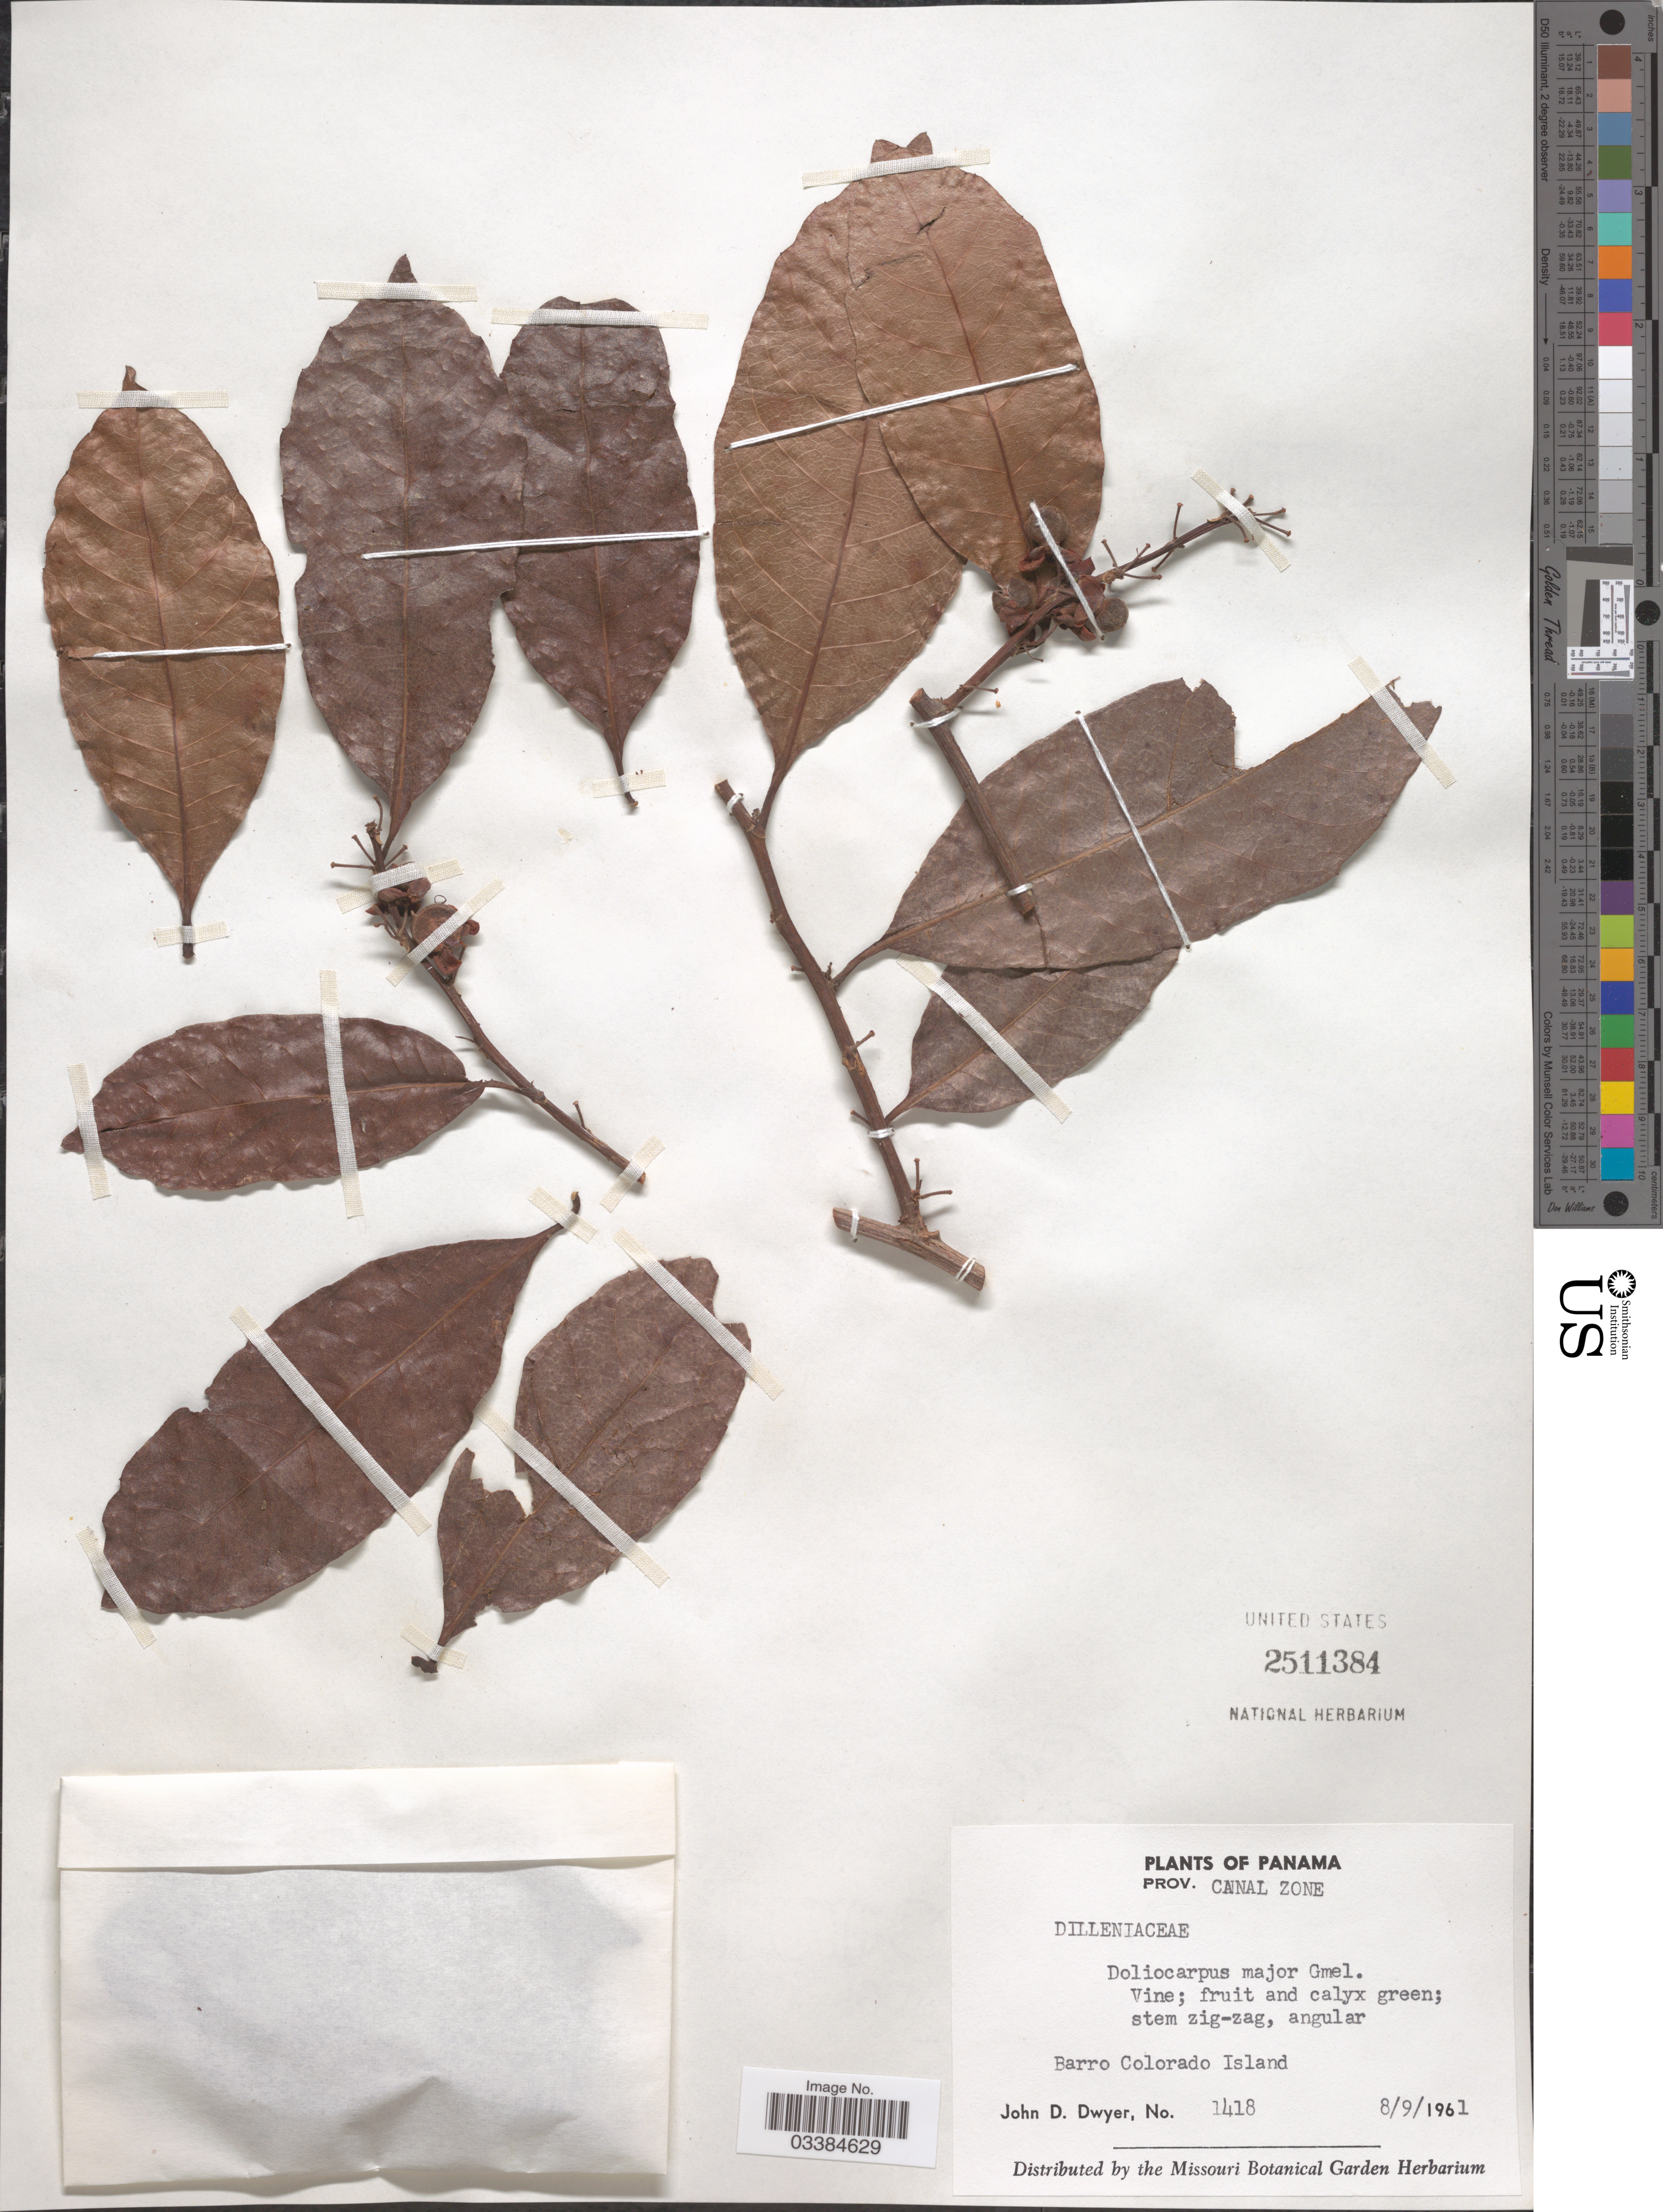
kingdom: Plantae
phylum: Tracheophyta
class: Magnoliopsida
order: Dilleniales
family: Dilleniaceae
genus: Doliocarpus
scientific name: Doliocarpus major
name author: J.F. Gmel.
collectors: J. D. Dwyer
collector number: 1418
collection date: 1961-09-08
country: Panama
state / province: Panamá Oeste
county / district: Canal Zone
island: Barro Colorado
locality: Prov. Canal Zone. Barro Colorado Island.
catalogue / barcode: US 2511384